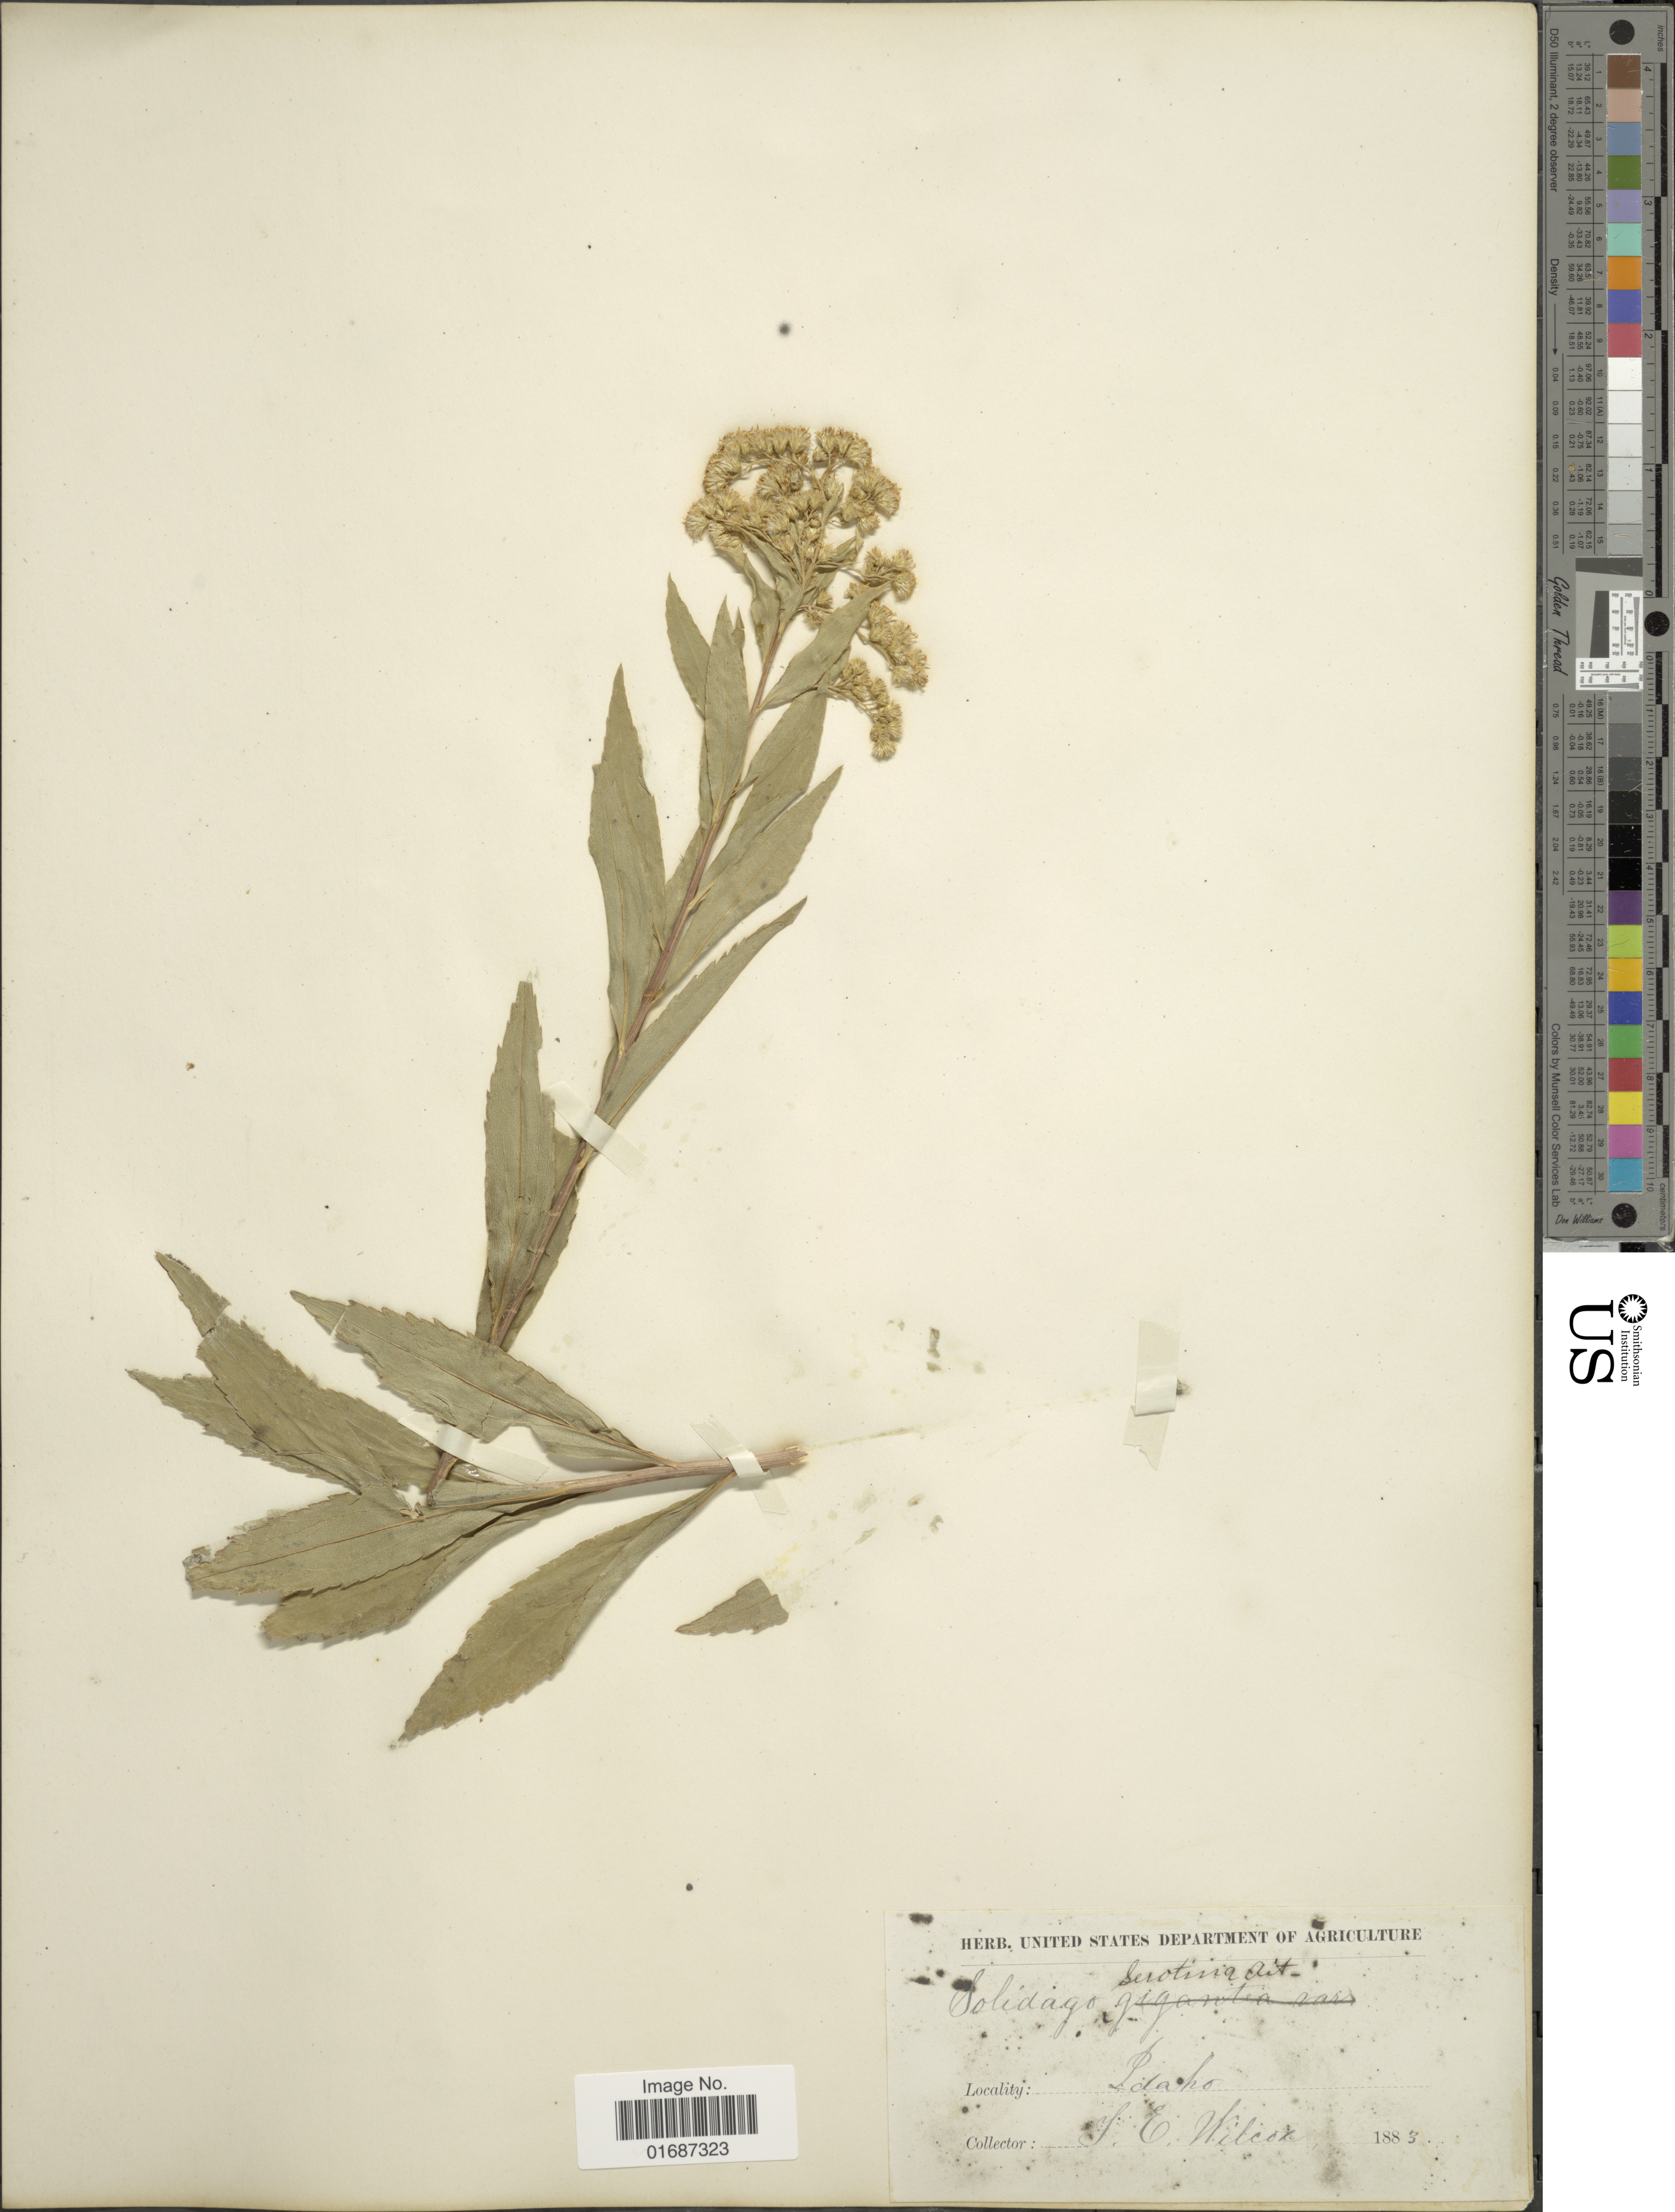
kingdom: Plantae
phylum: Tracheophyta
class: Magnoliopsida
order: Asterales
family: Asteraceae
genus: Solidago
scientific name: Solidago gigantea var. leiophylla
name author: Fernald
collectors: T. E. Wilcox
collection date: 1883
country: United States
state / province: Idaho